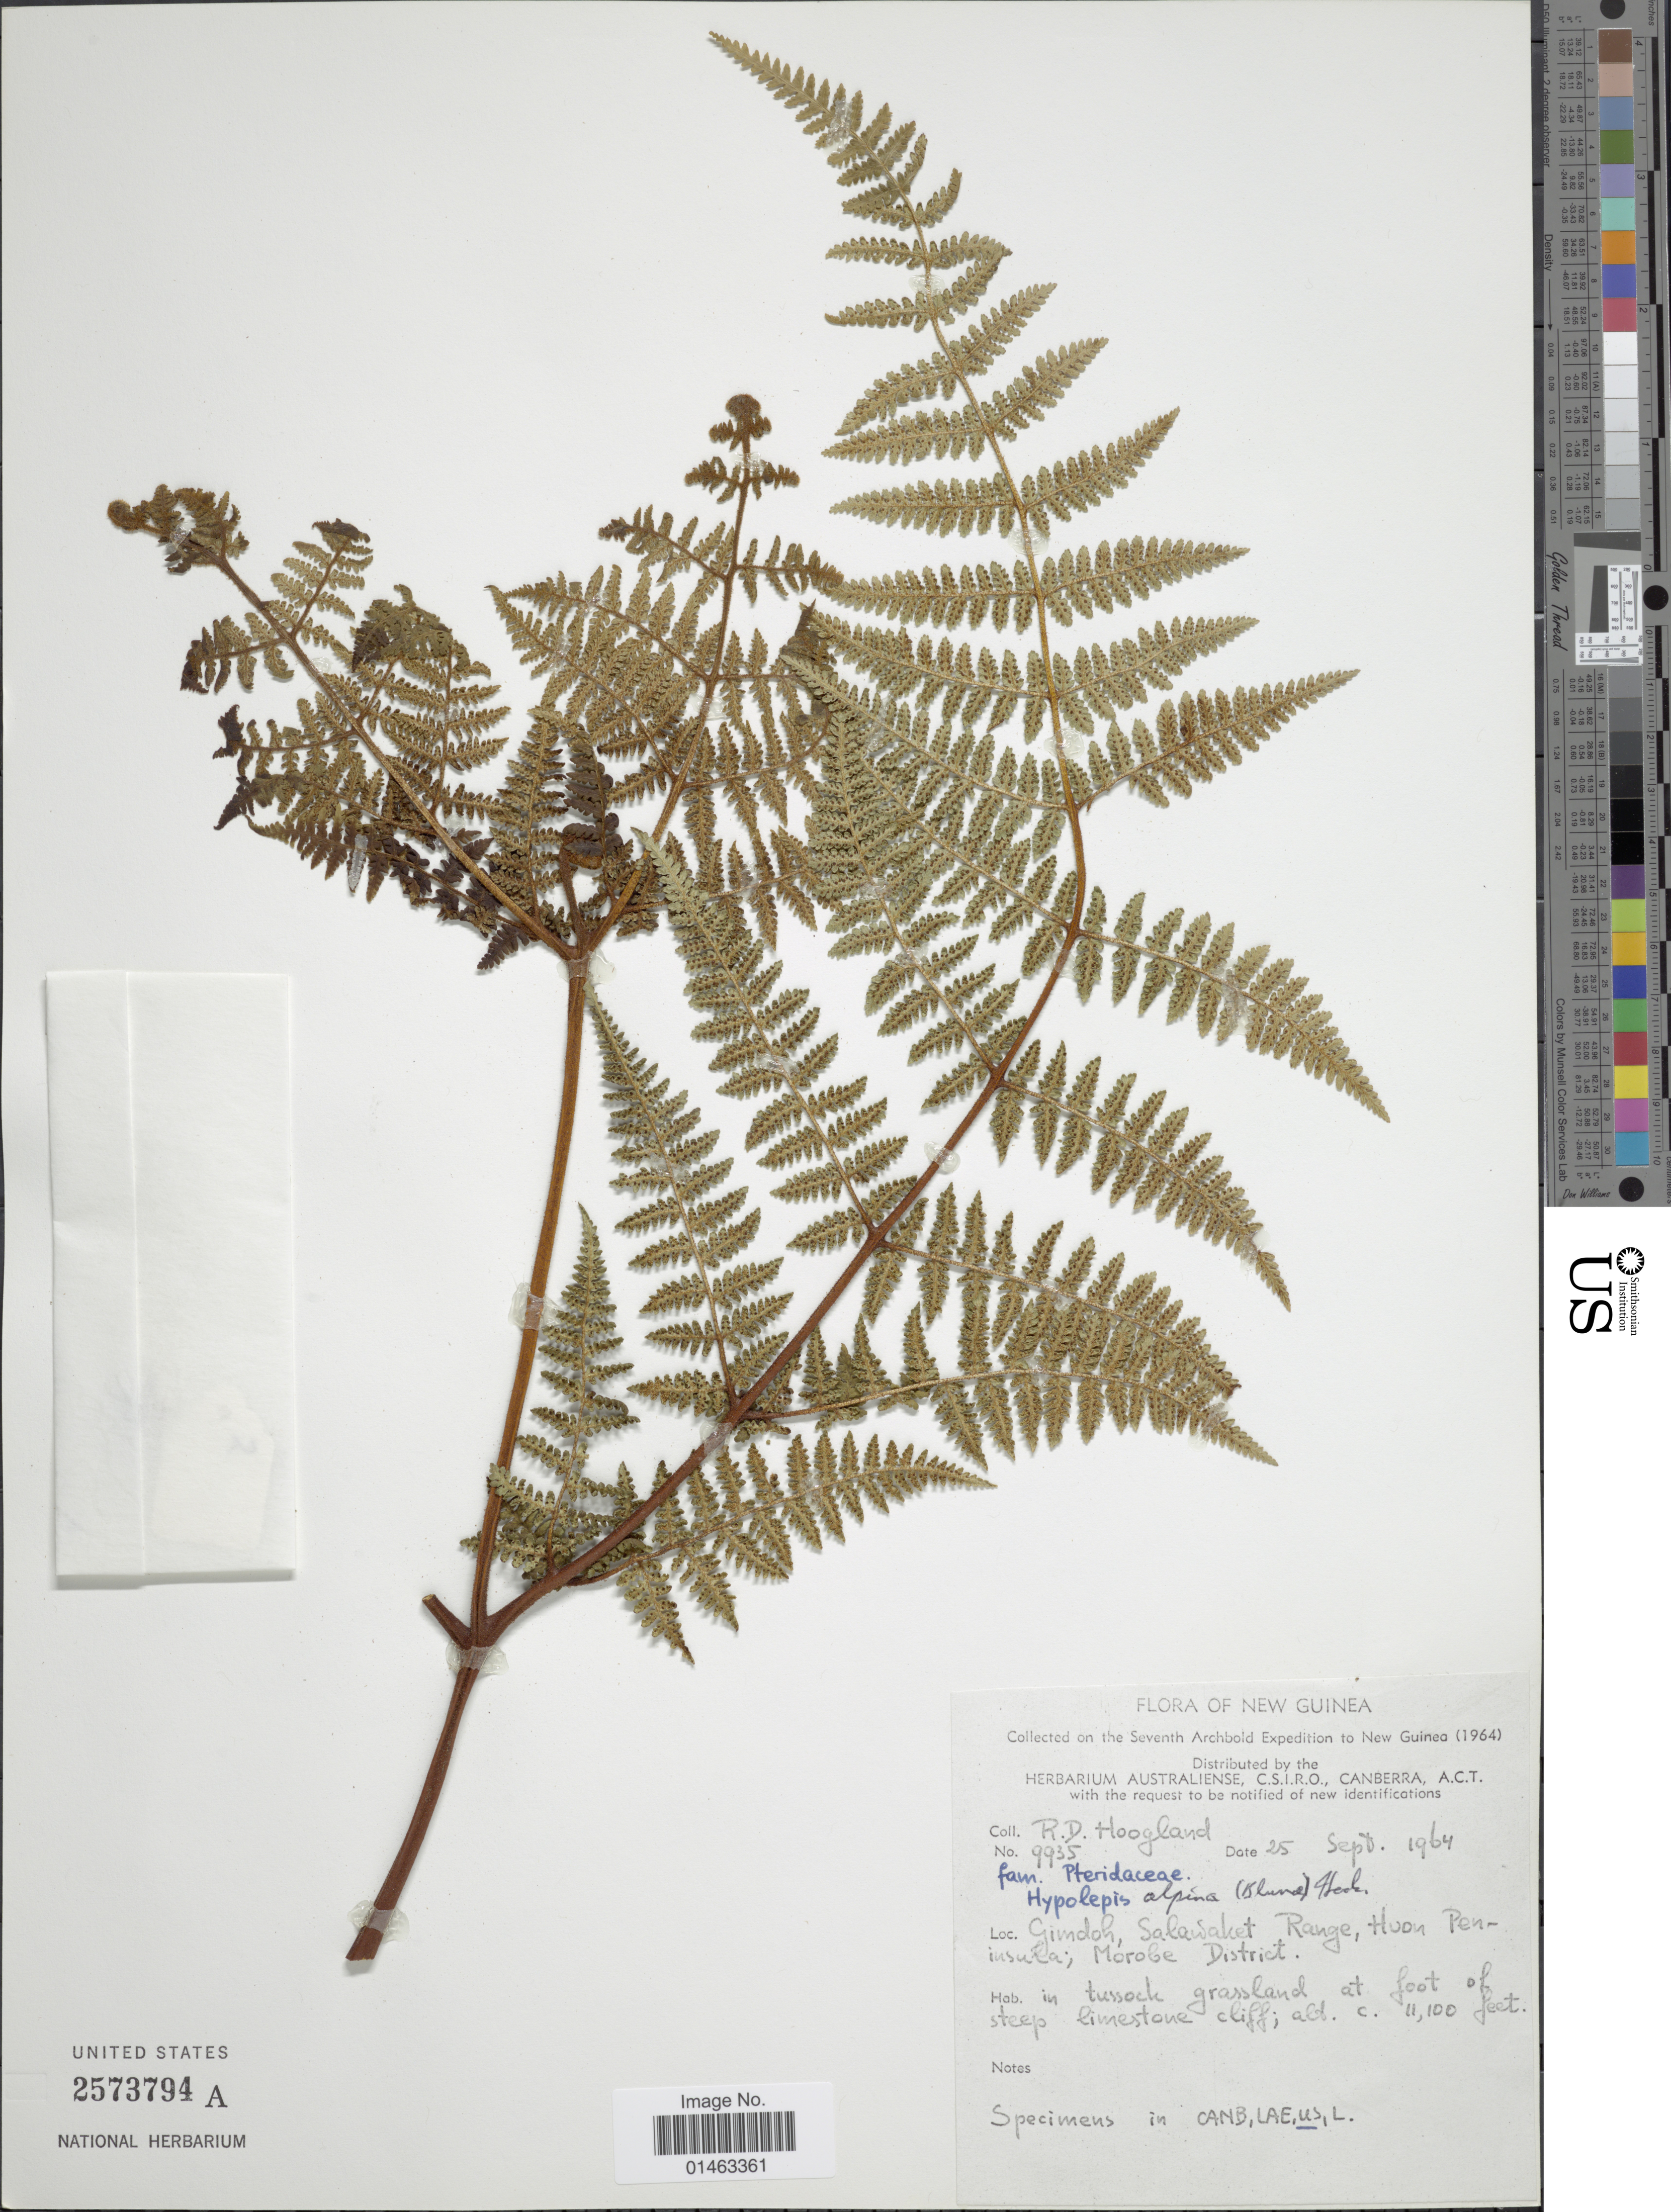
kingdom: Plantae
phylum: Tracheophyta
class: Polypodiopsida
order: Polypodiales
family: Dennstaedtiaceae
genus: Hypolepis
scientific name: Hypolepis alpina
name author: (Blume) Hook.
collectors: R. D. Hoogland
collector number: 9935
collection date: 1964-09-25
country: Papua New Guinea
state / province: Morobe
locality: Flora of New Guinea, Gimdoh, Salasaket Rangem Huon Peninsula; Morobe District [interpreted]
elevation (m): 3383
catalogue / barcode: US 2573794